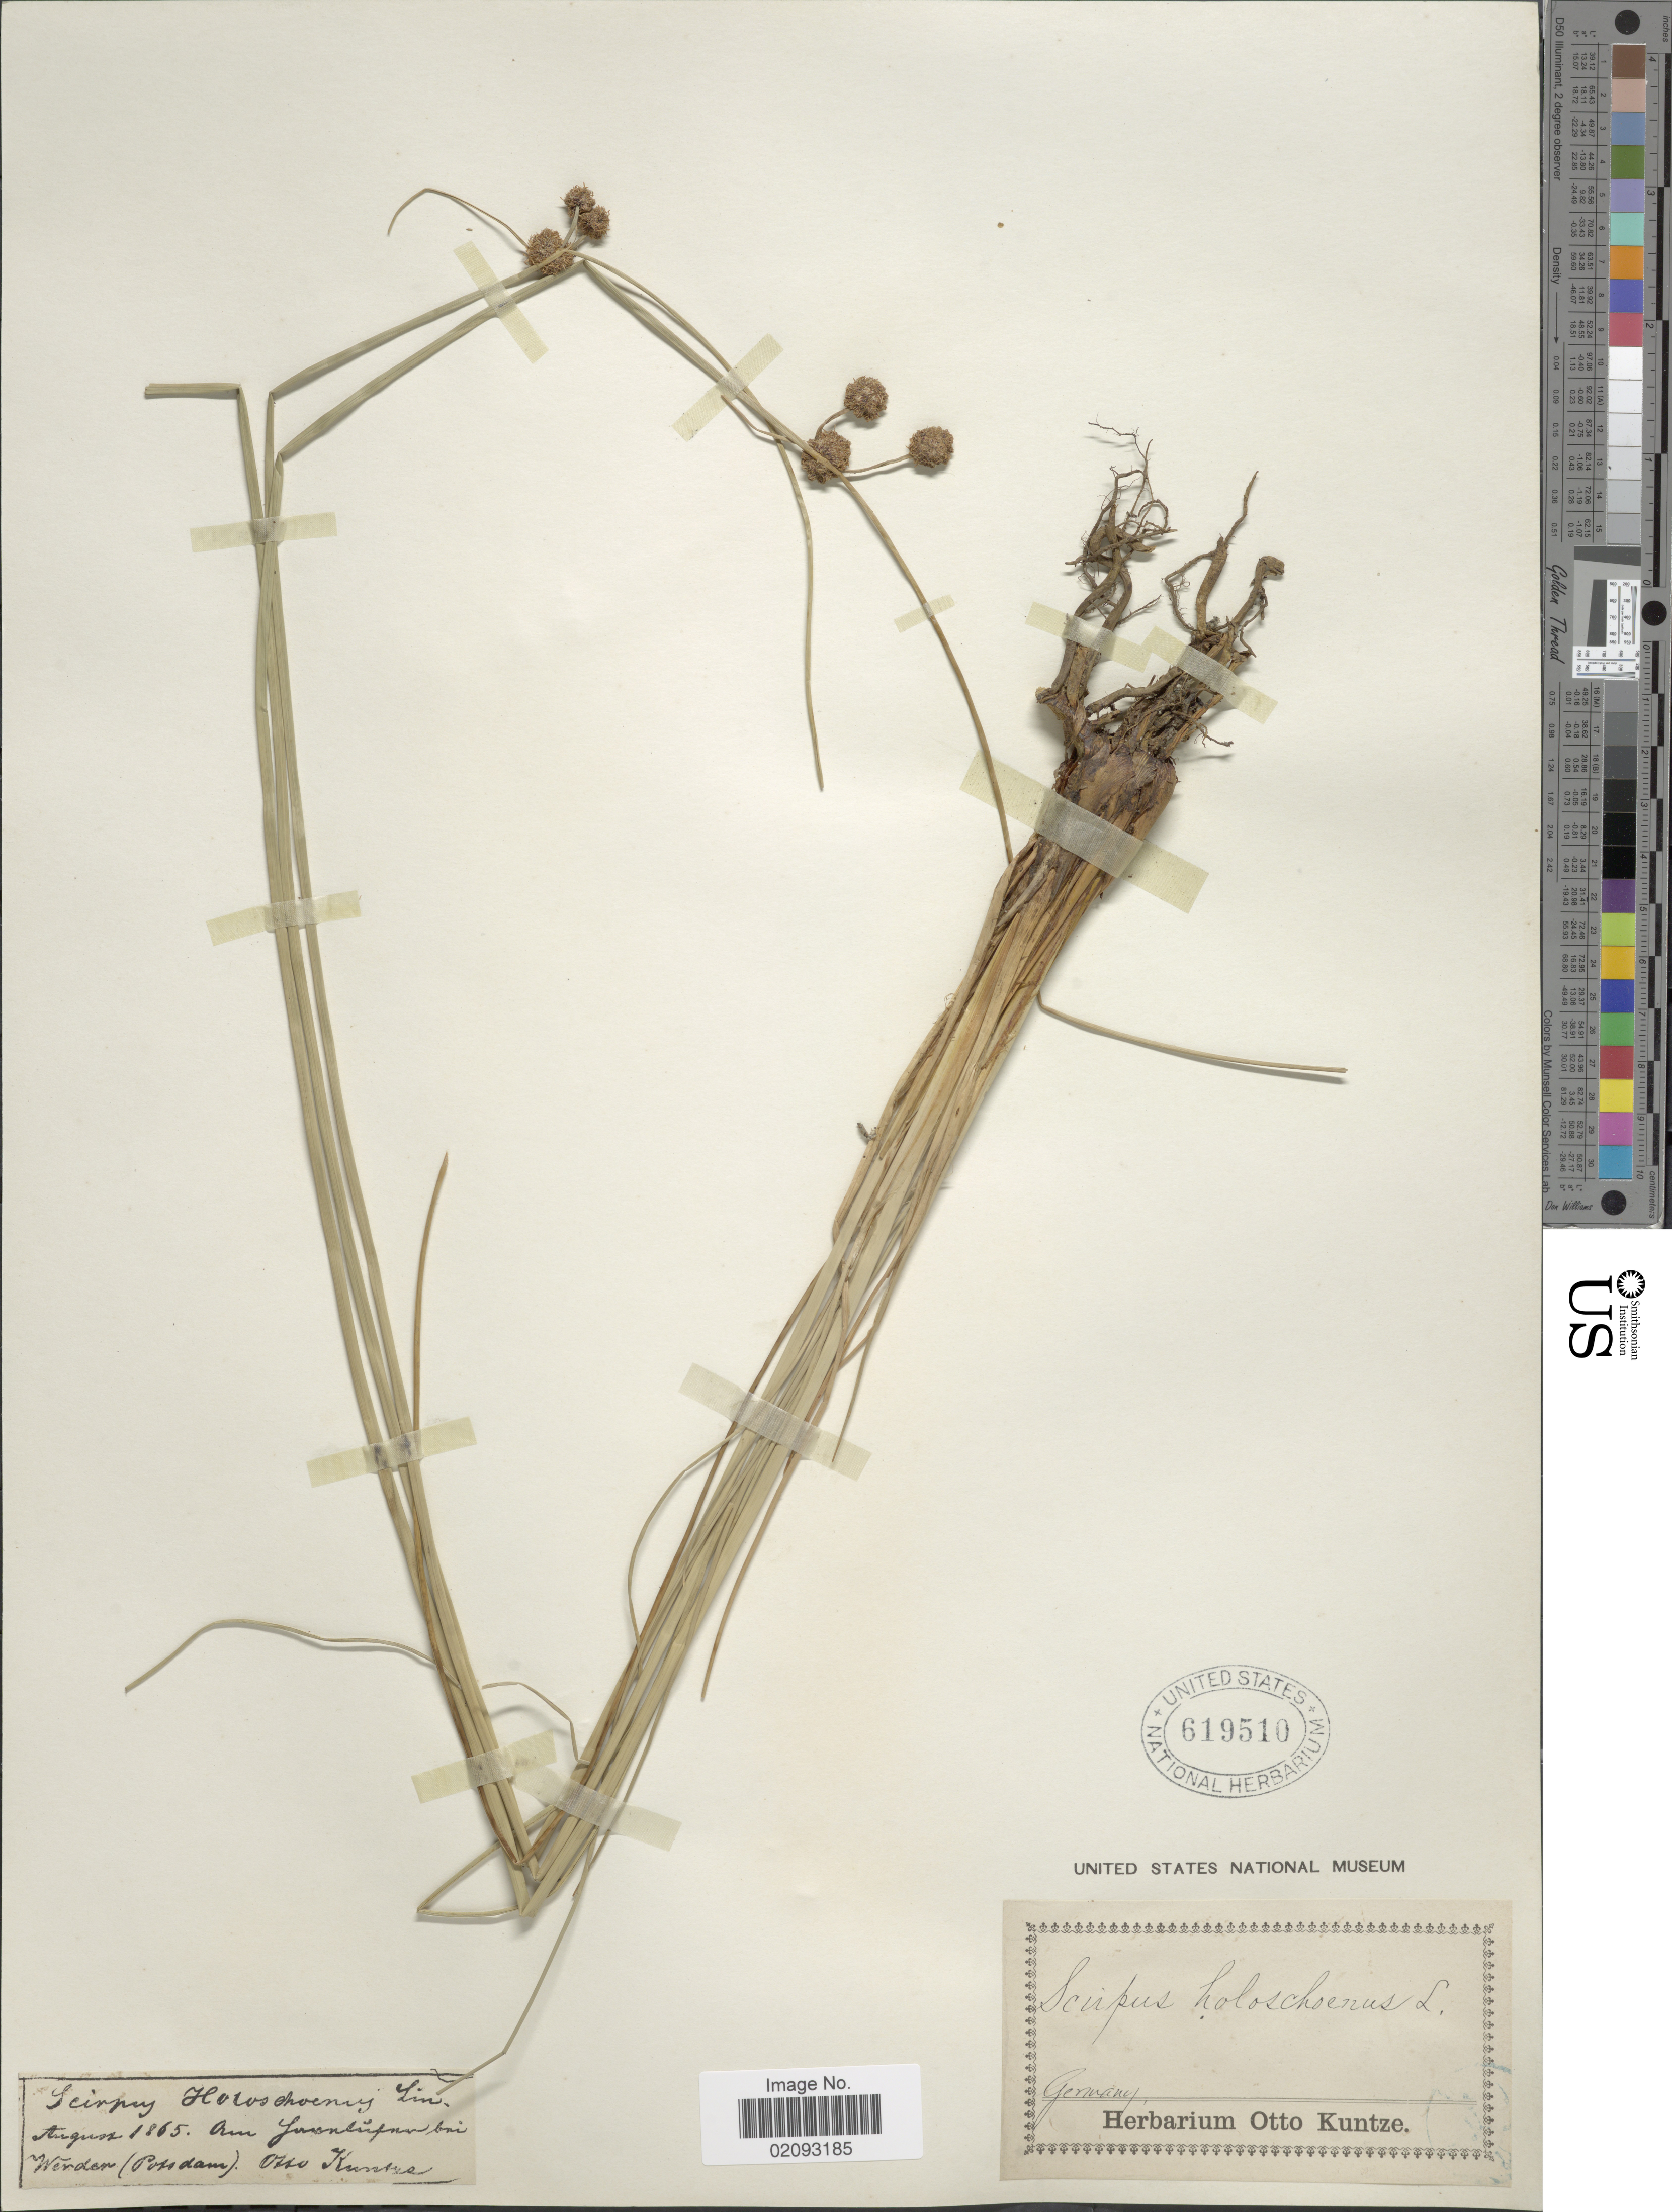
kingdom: Plantae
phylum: Tracheophyta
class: Liliopsida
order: Poales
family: Cyperaceae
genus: Scirpoides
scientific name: Scirpoides holoschoenus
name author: (L.) Soják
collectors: C.E.O. Kuntze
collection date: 1865-08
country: Germany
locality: Am [illegible text] bei Werder (Potsdam)[interpreted]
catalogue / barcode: US 619510